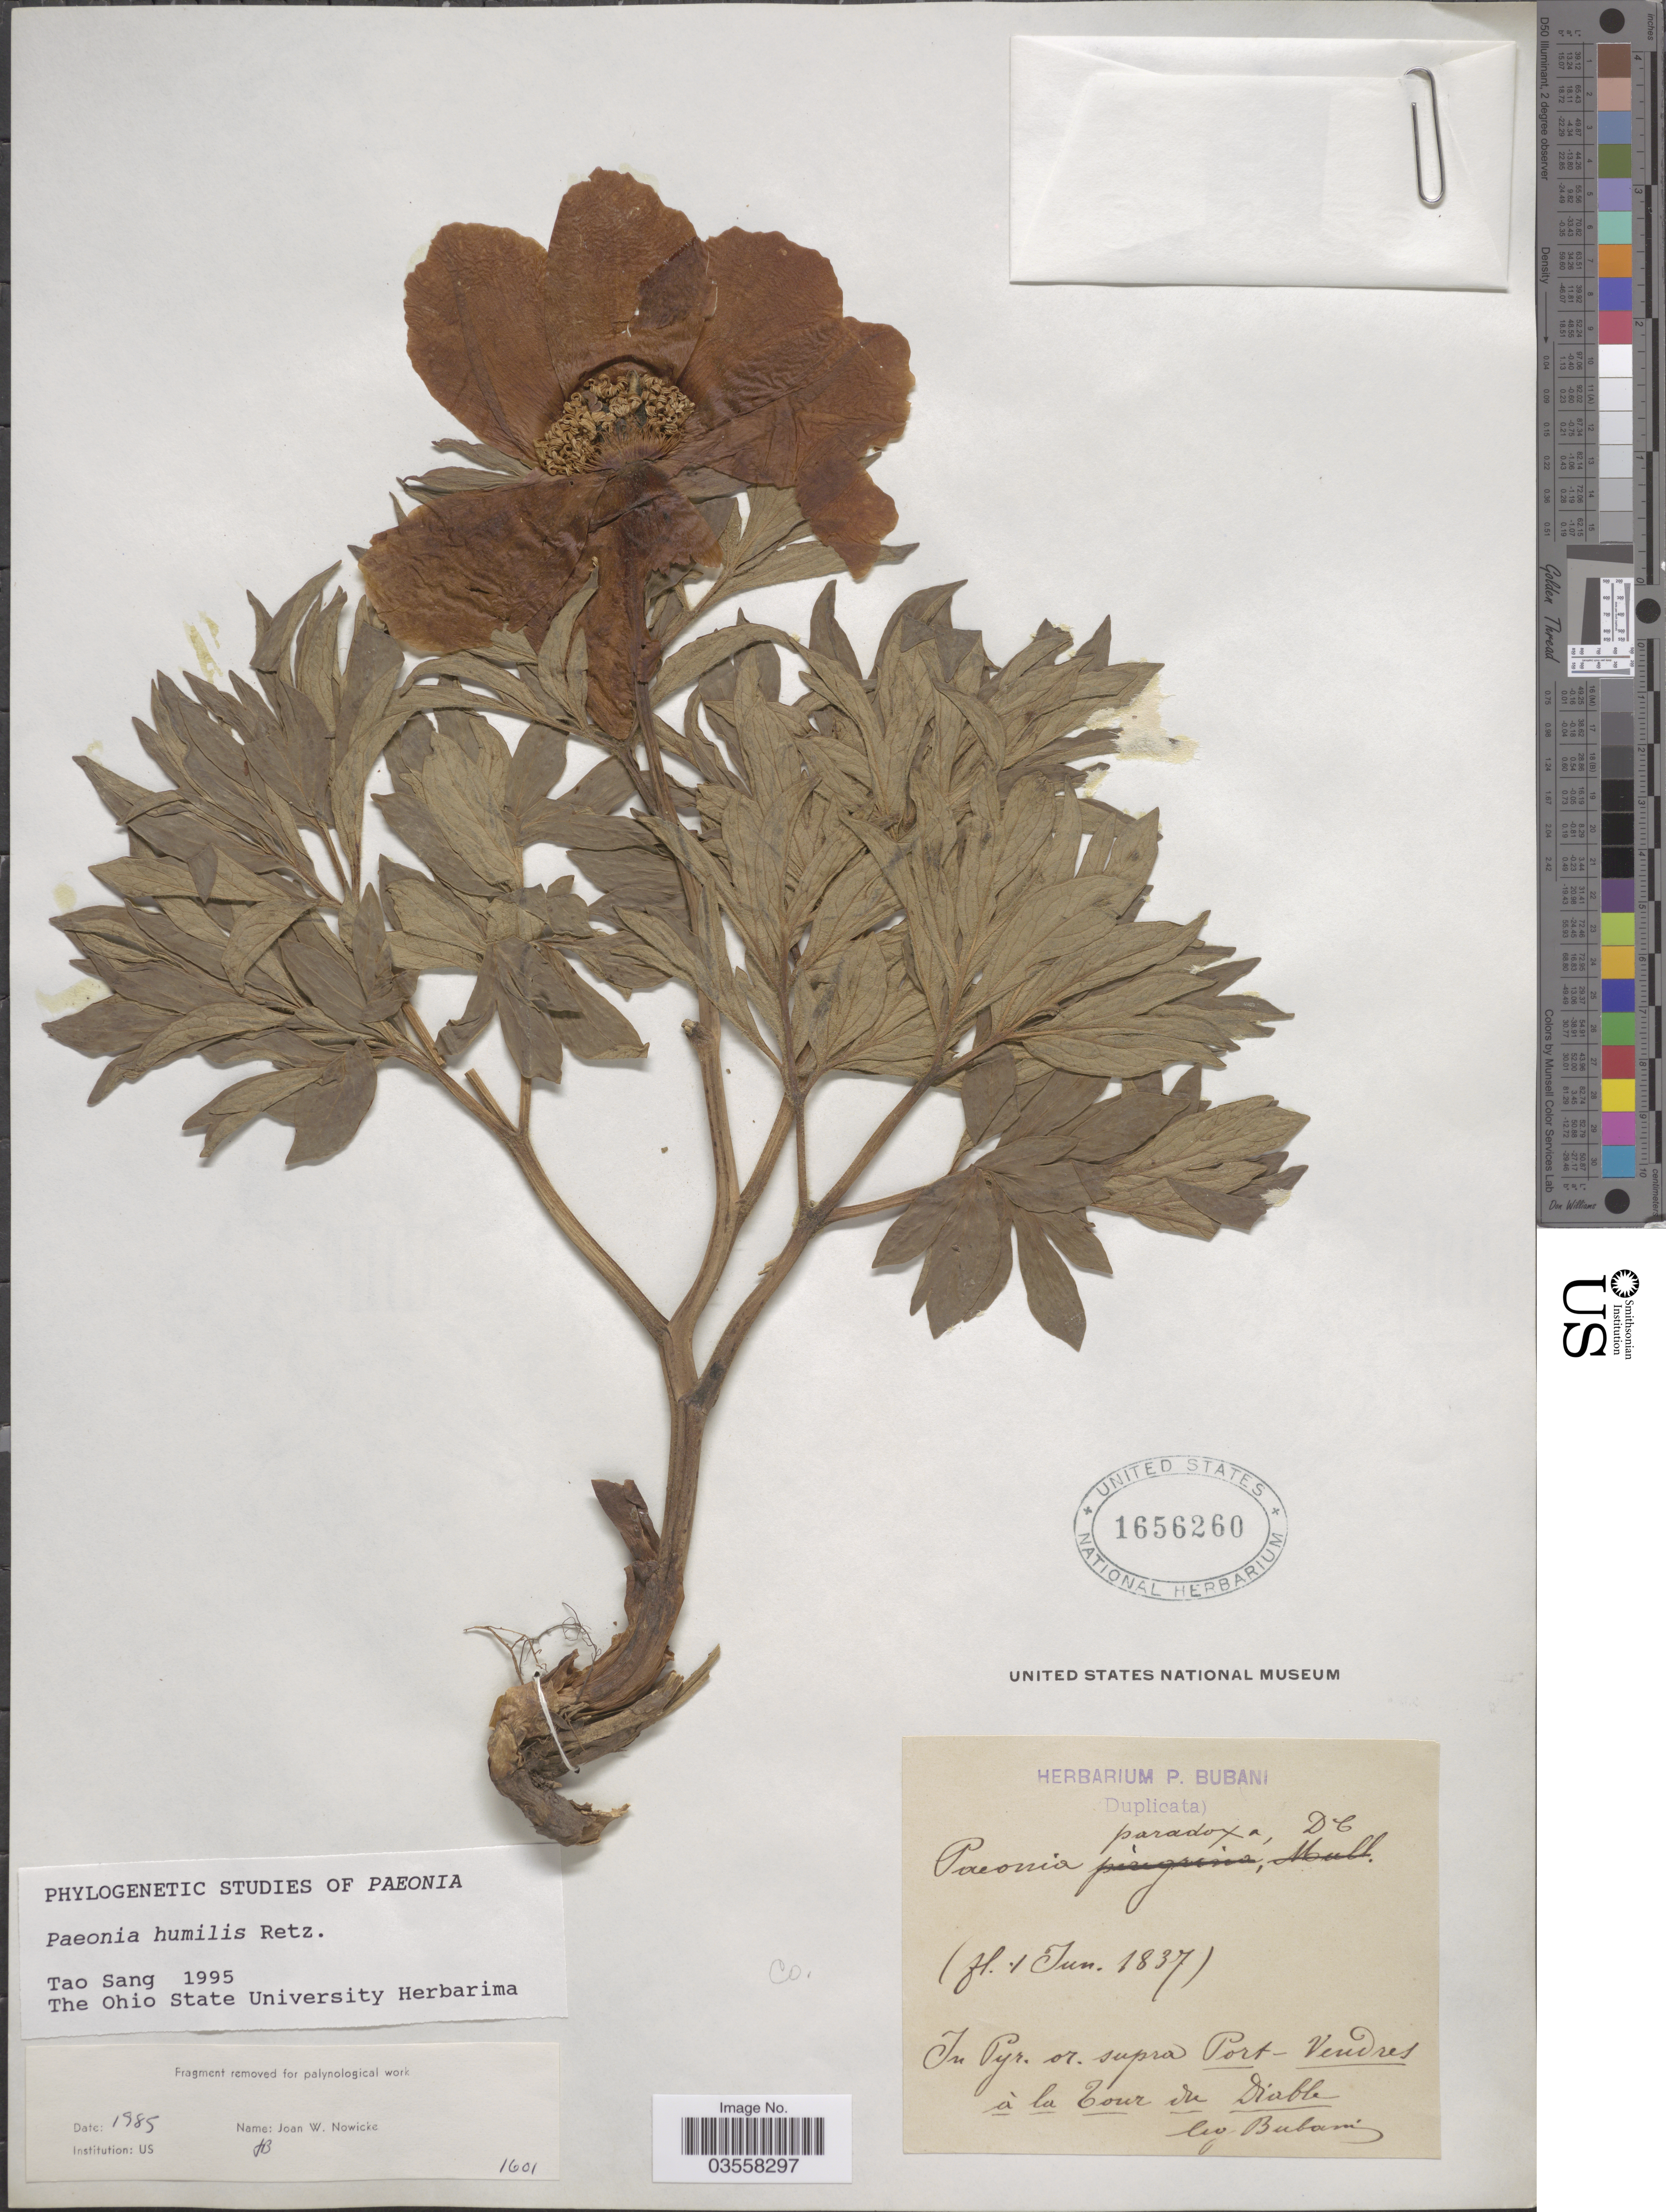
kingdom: Plantae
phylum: Tracheophyta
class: Magnoliopsida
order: Saxifragales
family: Paeoniaceae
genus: Paeonia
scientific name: Paeonia officinalis subsp. microcarpa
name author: (Boiss. & Reut.) Nyman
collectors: P. Bubani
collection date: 1837-06-01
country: France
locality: In Pyr. or. supra Port-Vendres á la Tour de Diable.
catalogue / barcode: US 1656260